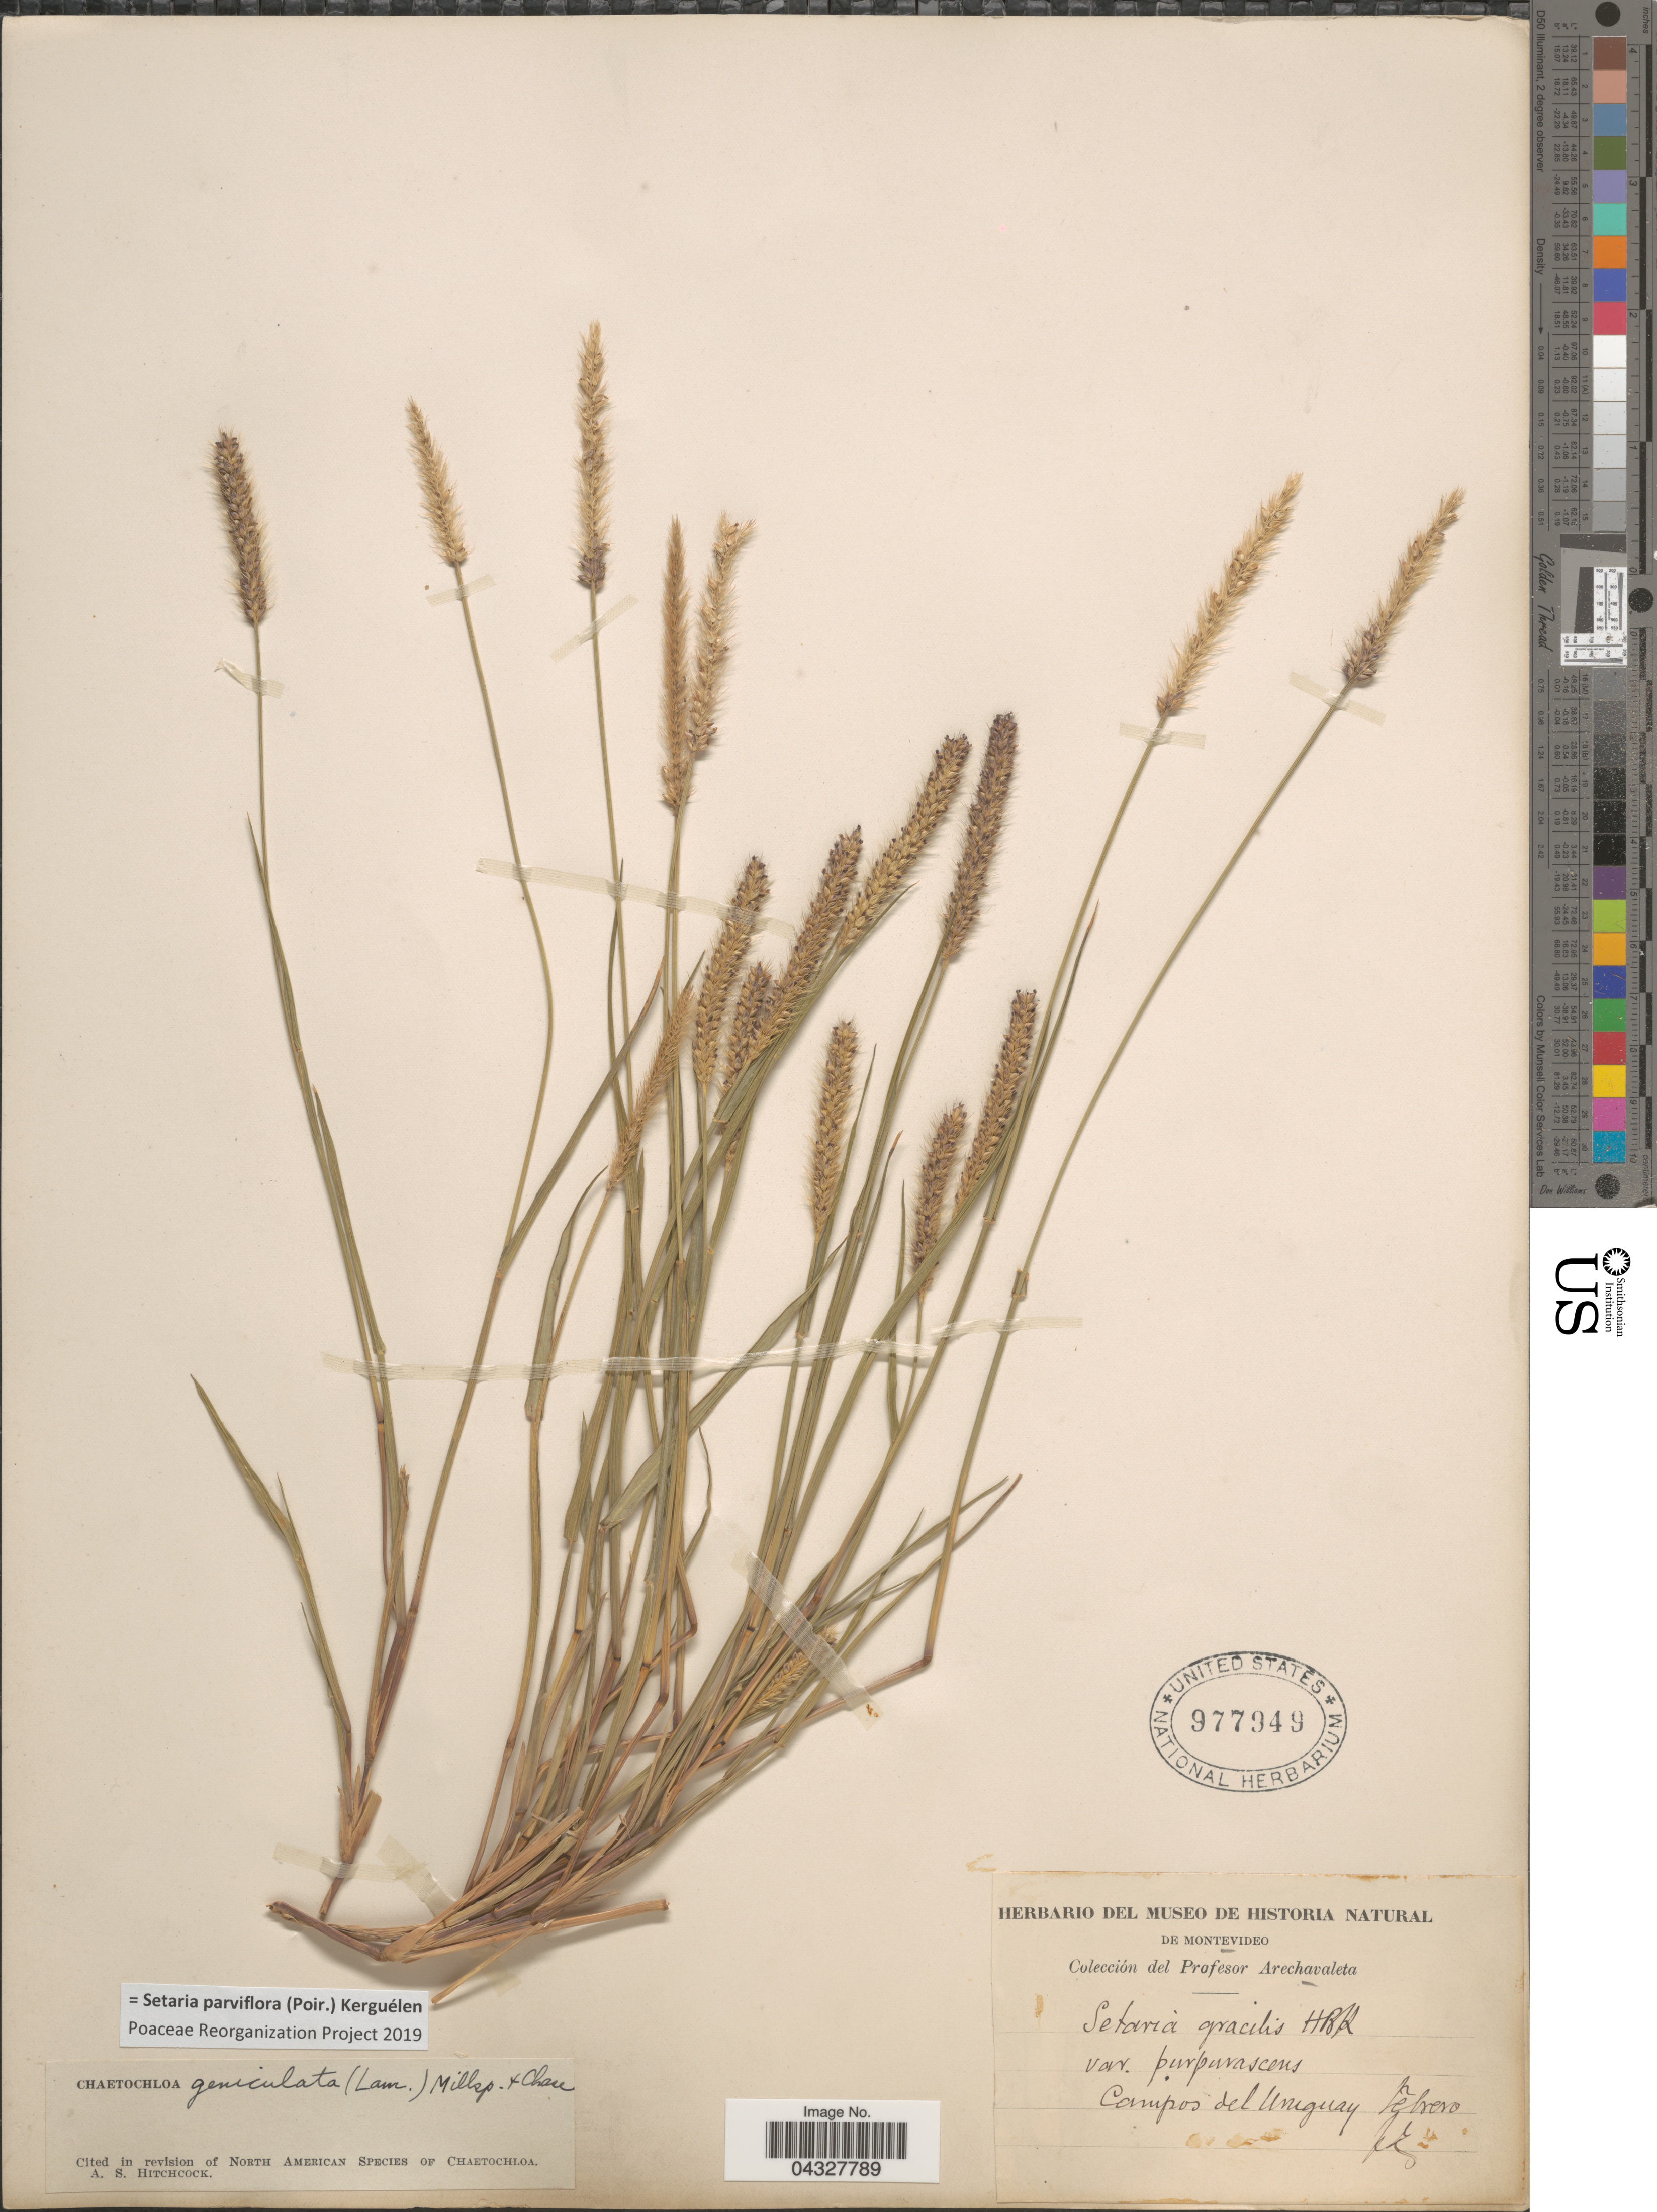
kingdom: Plantae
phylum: Tracheophyta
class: Liliopsida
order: Poales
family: Poaceae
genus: Setaria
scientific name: Setaria parviflora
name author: (Poir.) Kerguélen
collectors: Arechavaleta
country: Uruguay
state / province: Montevideo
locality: Campos del Uruguay.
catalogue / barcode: US 977949